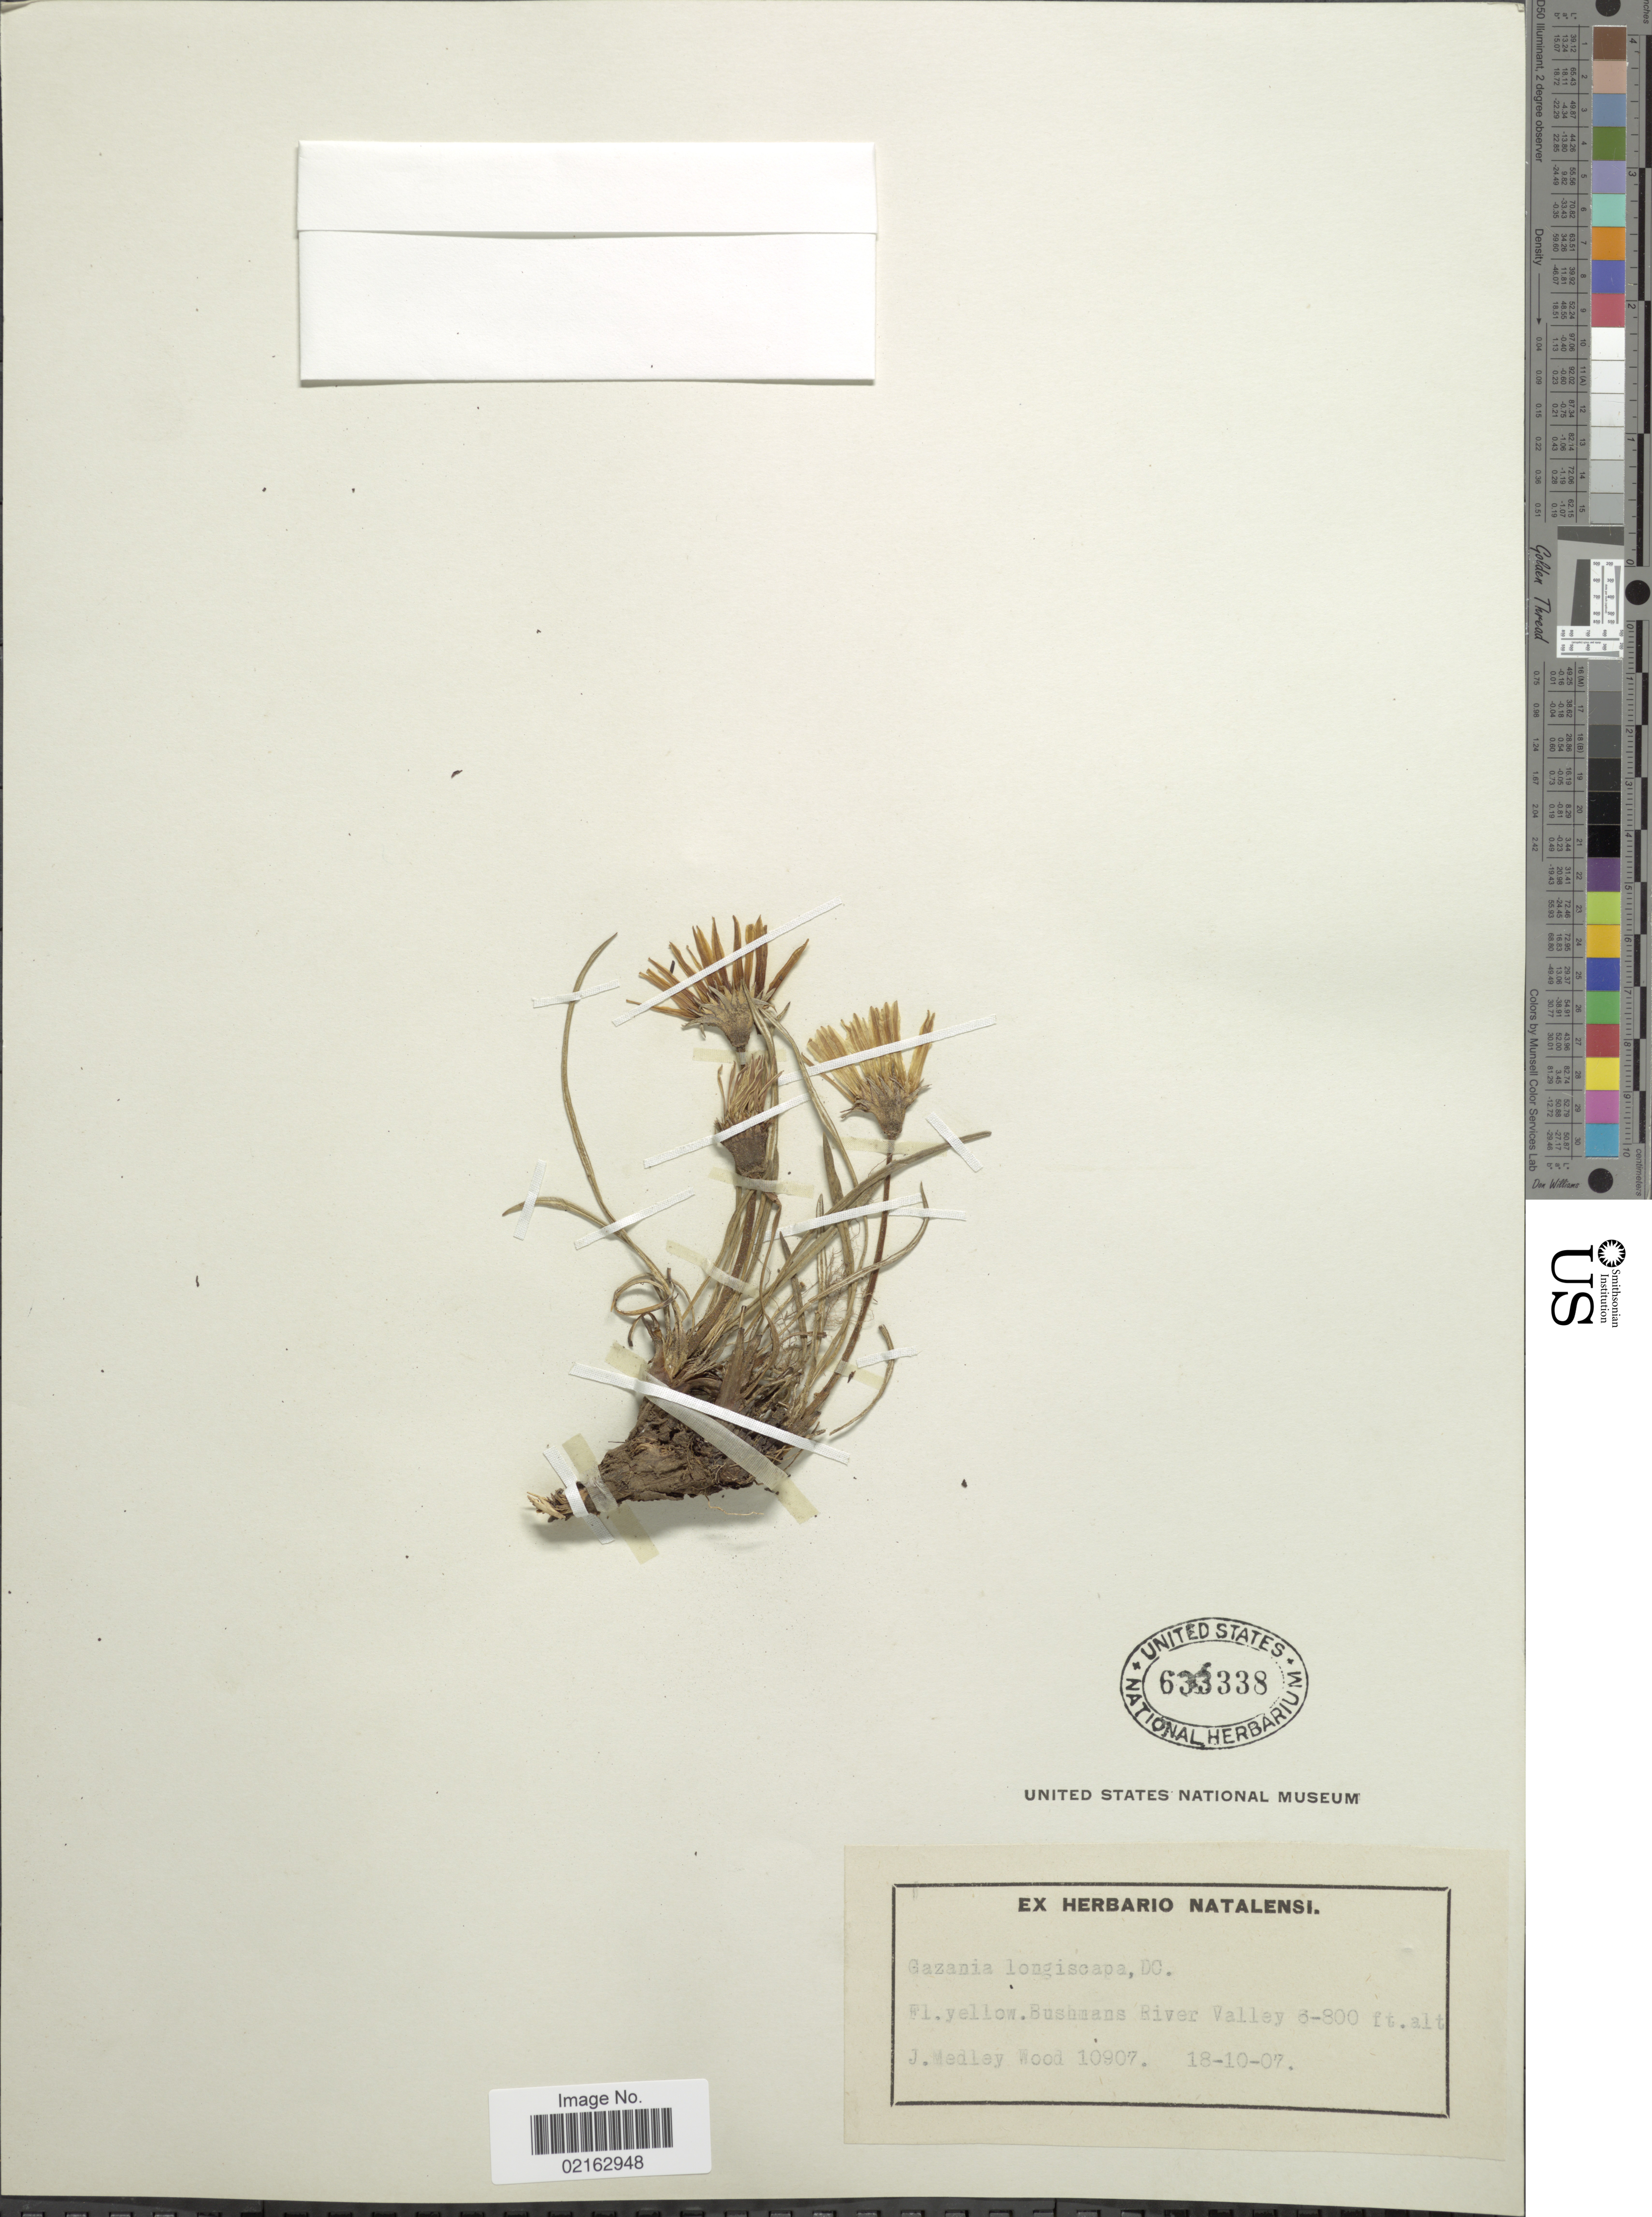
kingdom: Plantae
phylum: Tracheophyta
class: Magnoliopsida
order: Asterales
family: Asteraceae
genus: Gazania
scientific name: Gazania longiscapa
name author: DC.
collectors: J. Medley Wood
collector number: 10907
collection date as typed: Transcribed d/m/y: 18/10/07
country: South Africa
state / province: KwaZulu-Natal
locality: Bushmans River Valley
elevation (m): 91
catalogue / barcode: US 633338